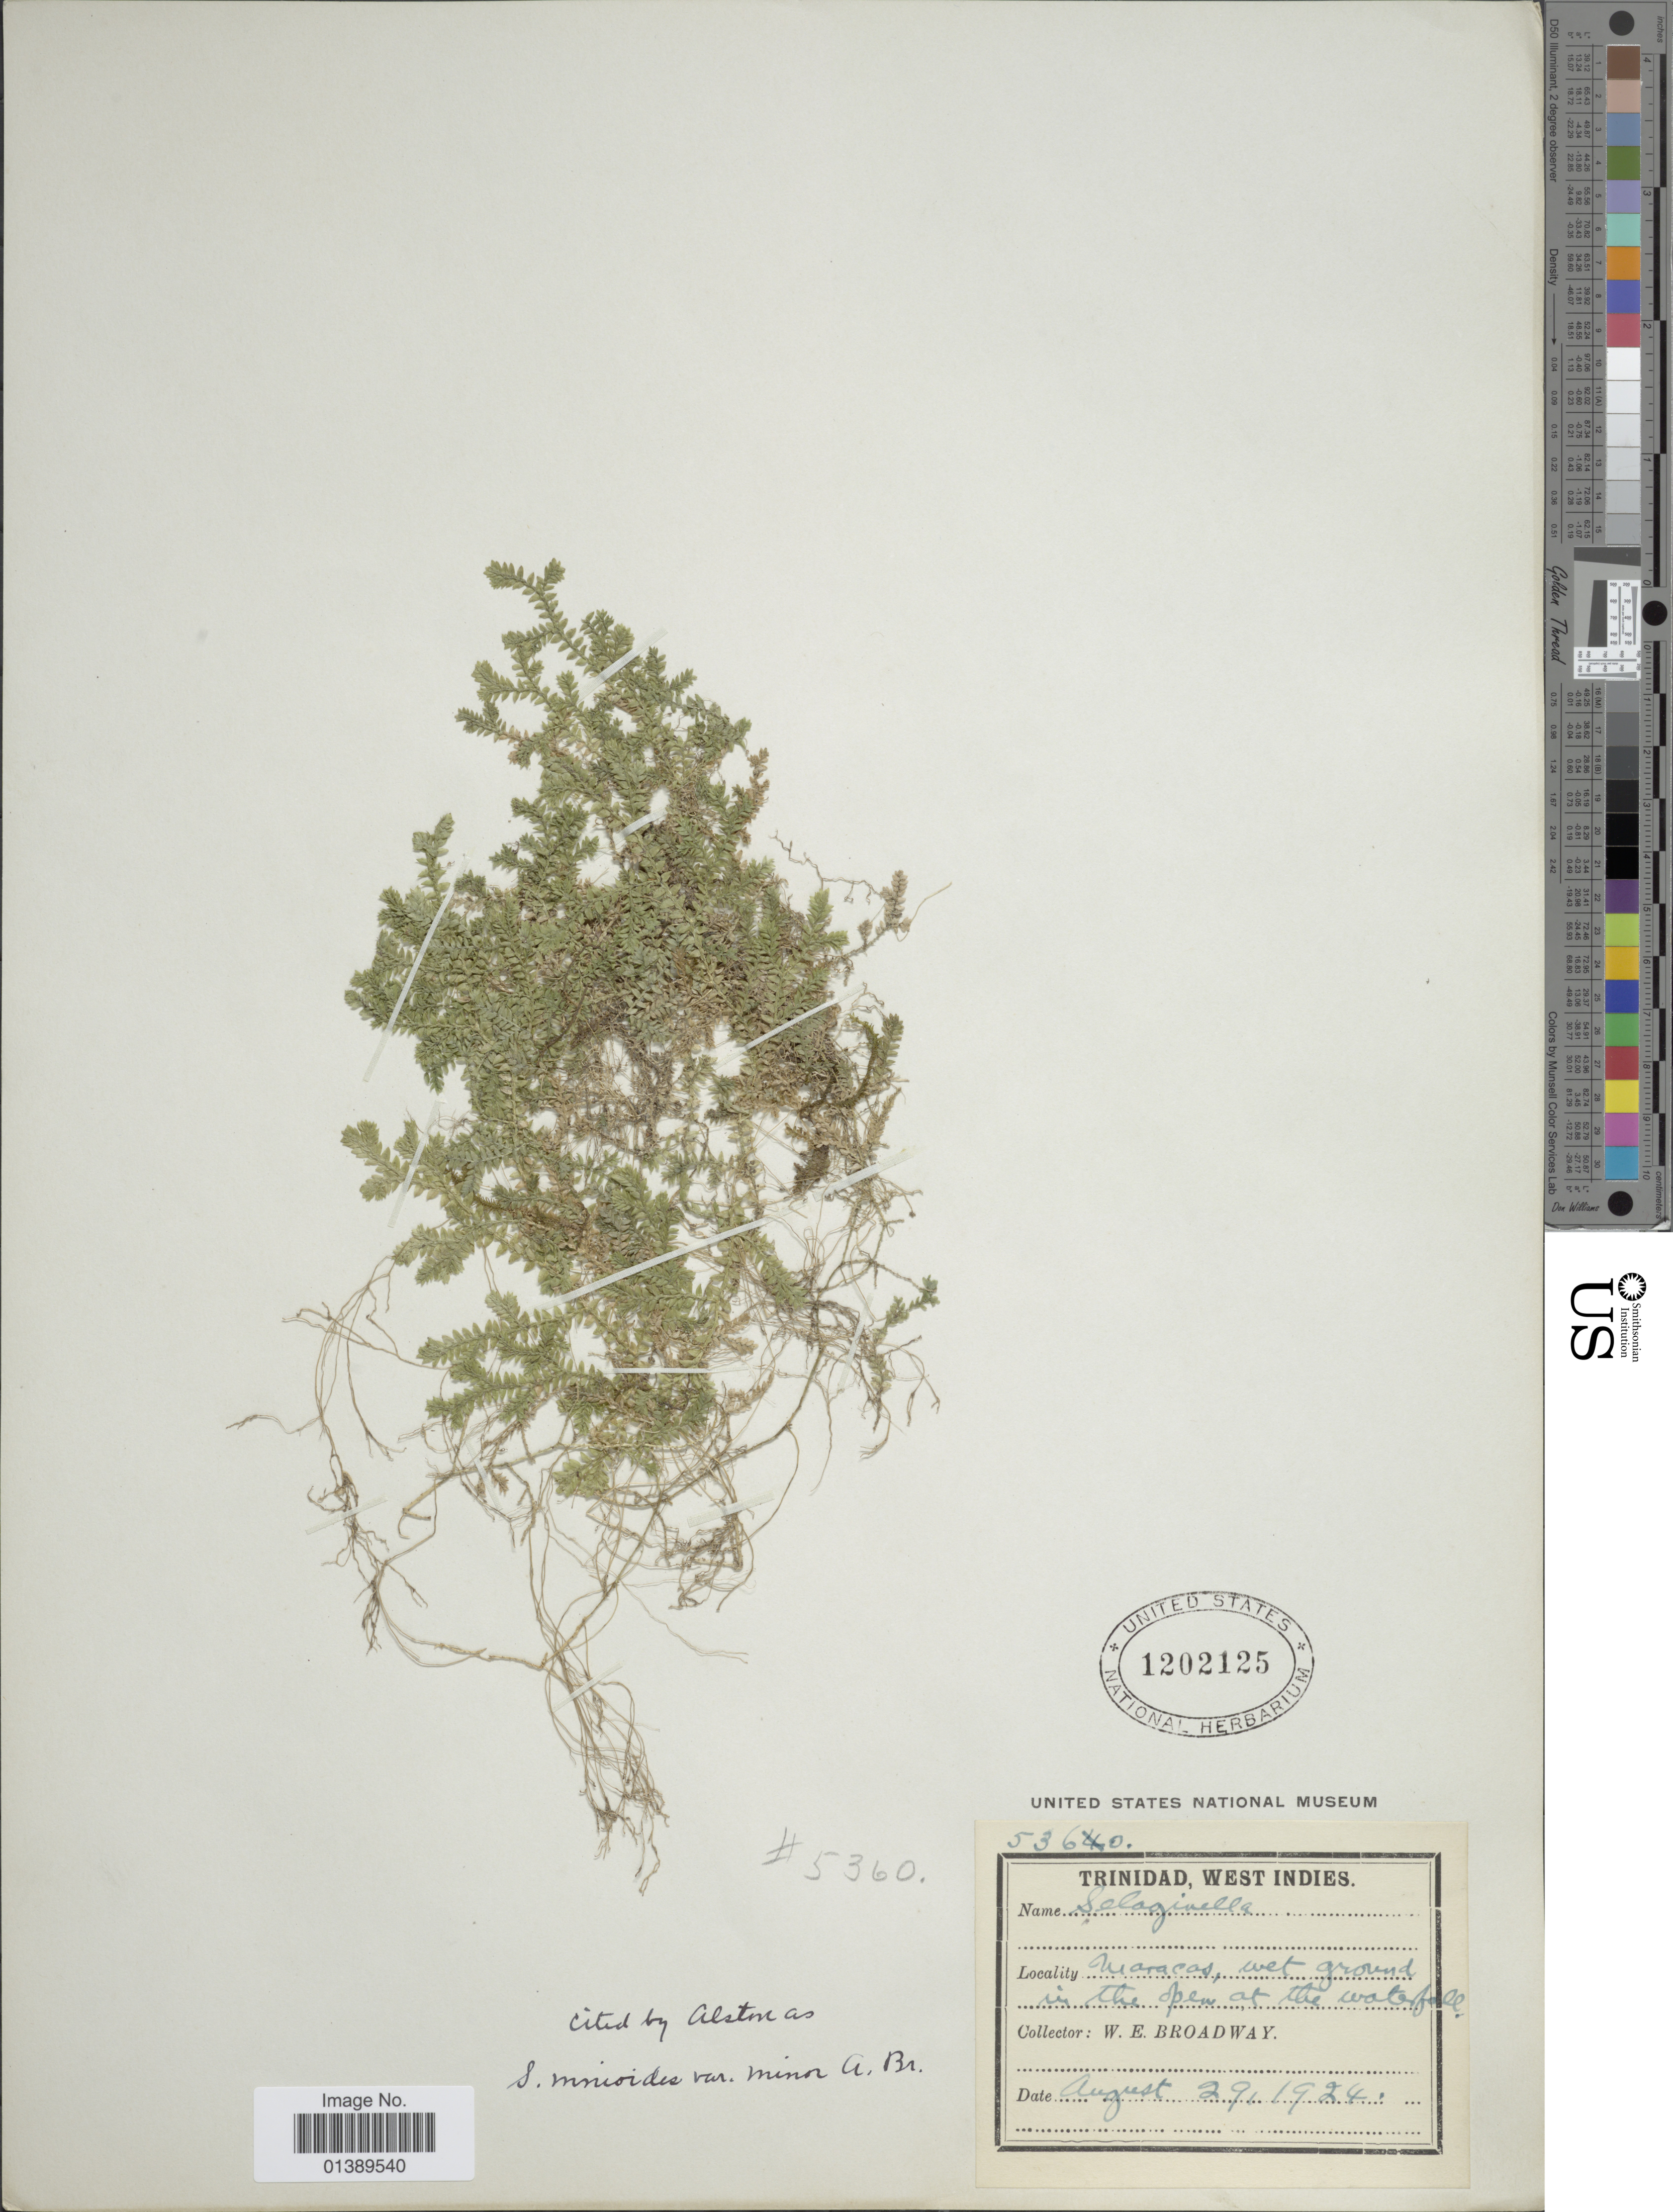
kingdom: Plantae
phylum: Tracheophyta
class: Lycopodiopsida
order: Selaginellales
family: Selaginellaceae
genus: Selaginella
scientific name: Selaginella diffusa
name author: (C. Presl) Spring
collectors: W. E. Broadway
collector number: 5360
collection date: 1924-08-29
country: Trinidad and Tobago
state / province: Trinidad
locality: West Indies, Maracas.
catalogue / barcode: US 1202125